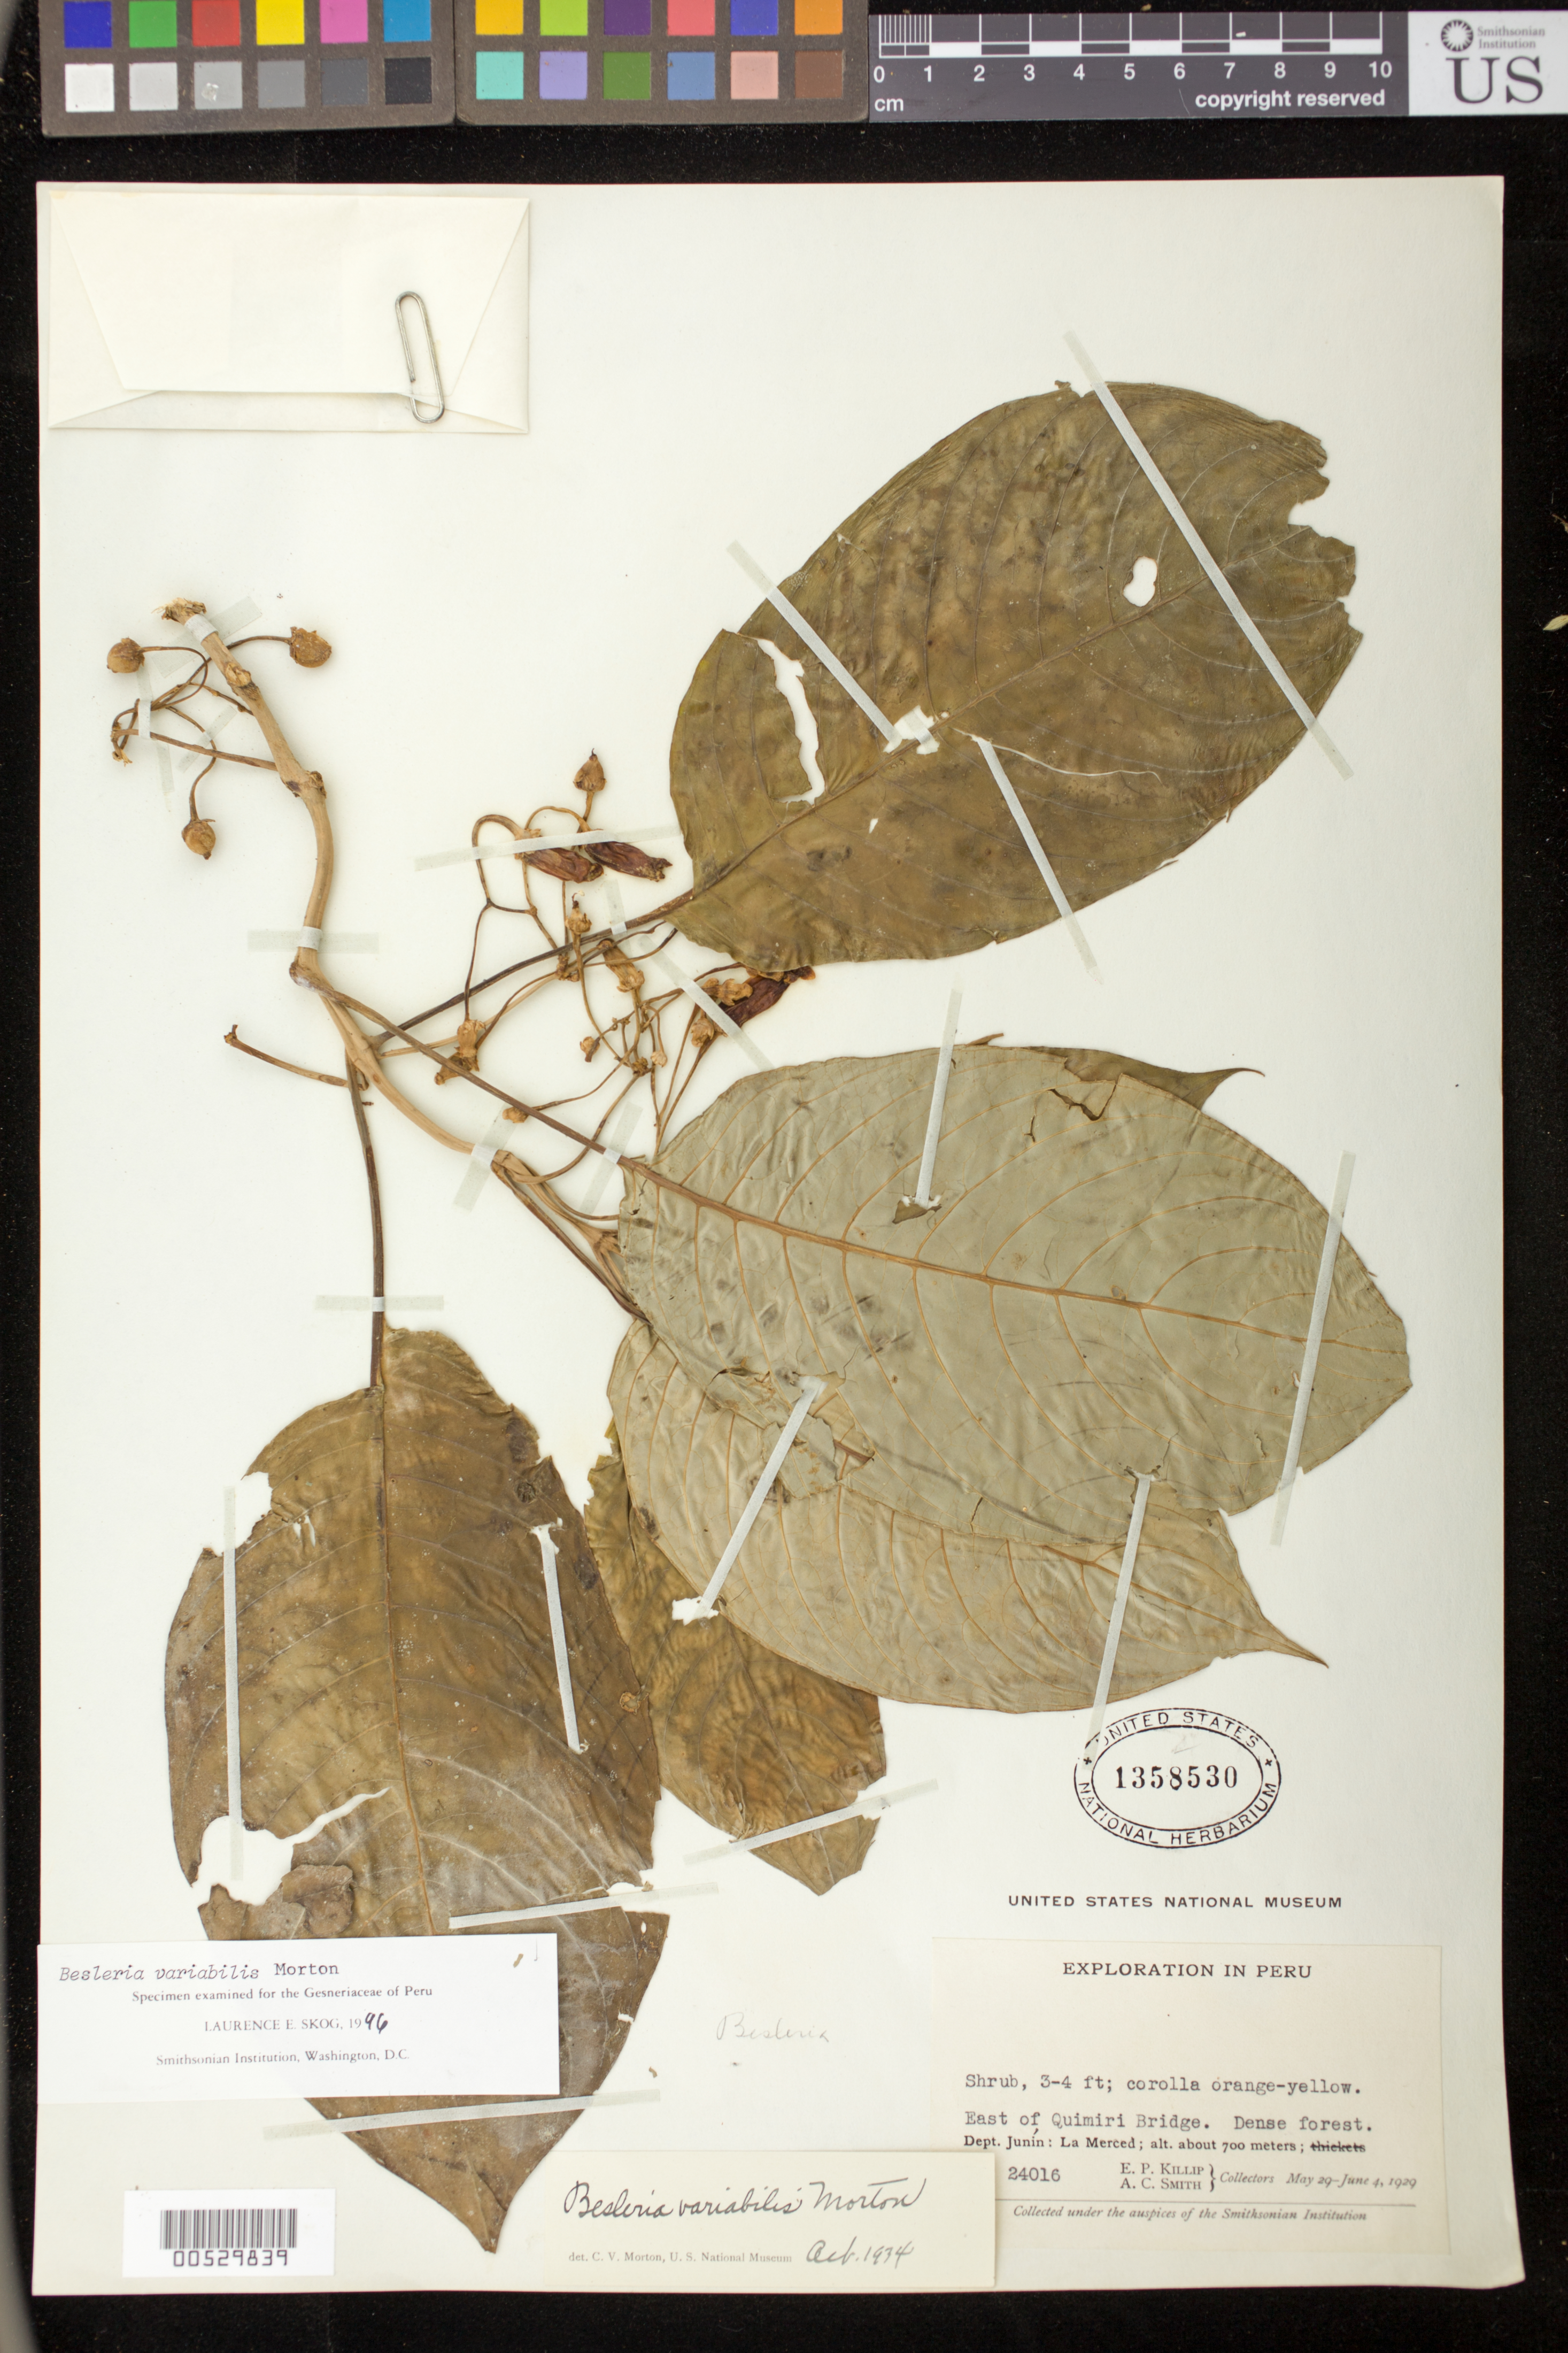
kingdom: Plantae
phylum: Tracheophyta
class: Magnoliopsida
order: Lamiales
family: Gesneriaceae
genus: Besleria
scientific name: Besleria variabilis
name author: C.V. Morton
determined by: Skog, Laurence E.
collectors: E. P. Killip & A. C. Smith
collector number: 24016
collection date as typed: May-Jun 1929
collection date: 1929-05/1929-06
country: Peru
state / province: Junín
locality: La Merced, E of Quimiri Bridge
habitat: Dense Forest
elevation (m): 700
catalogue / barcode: US 1358530